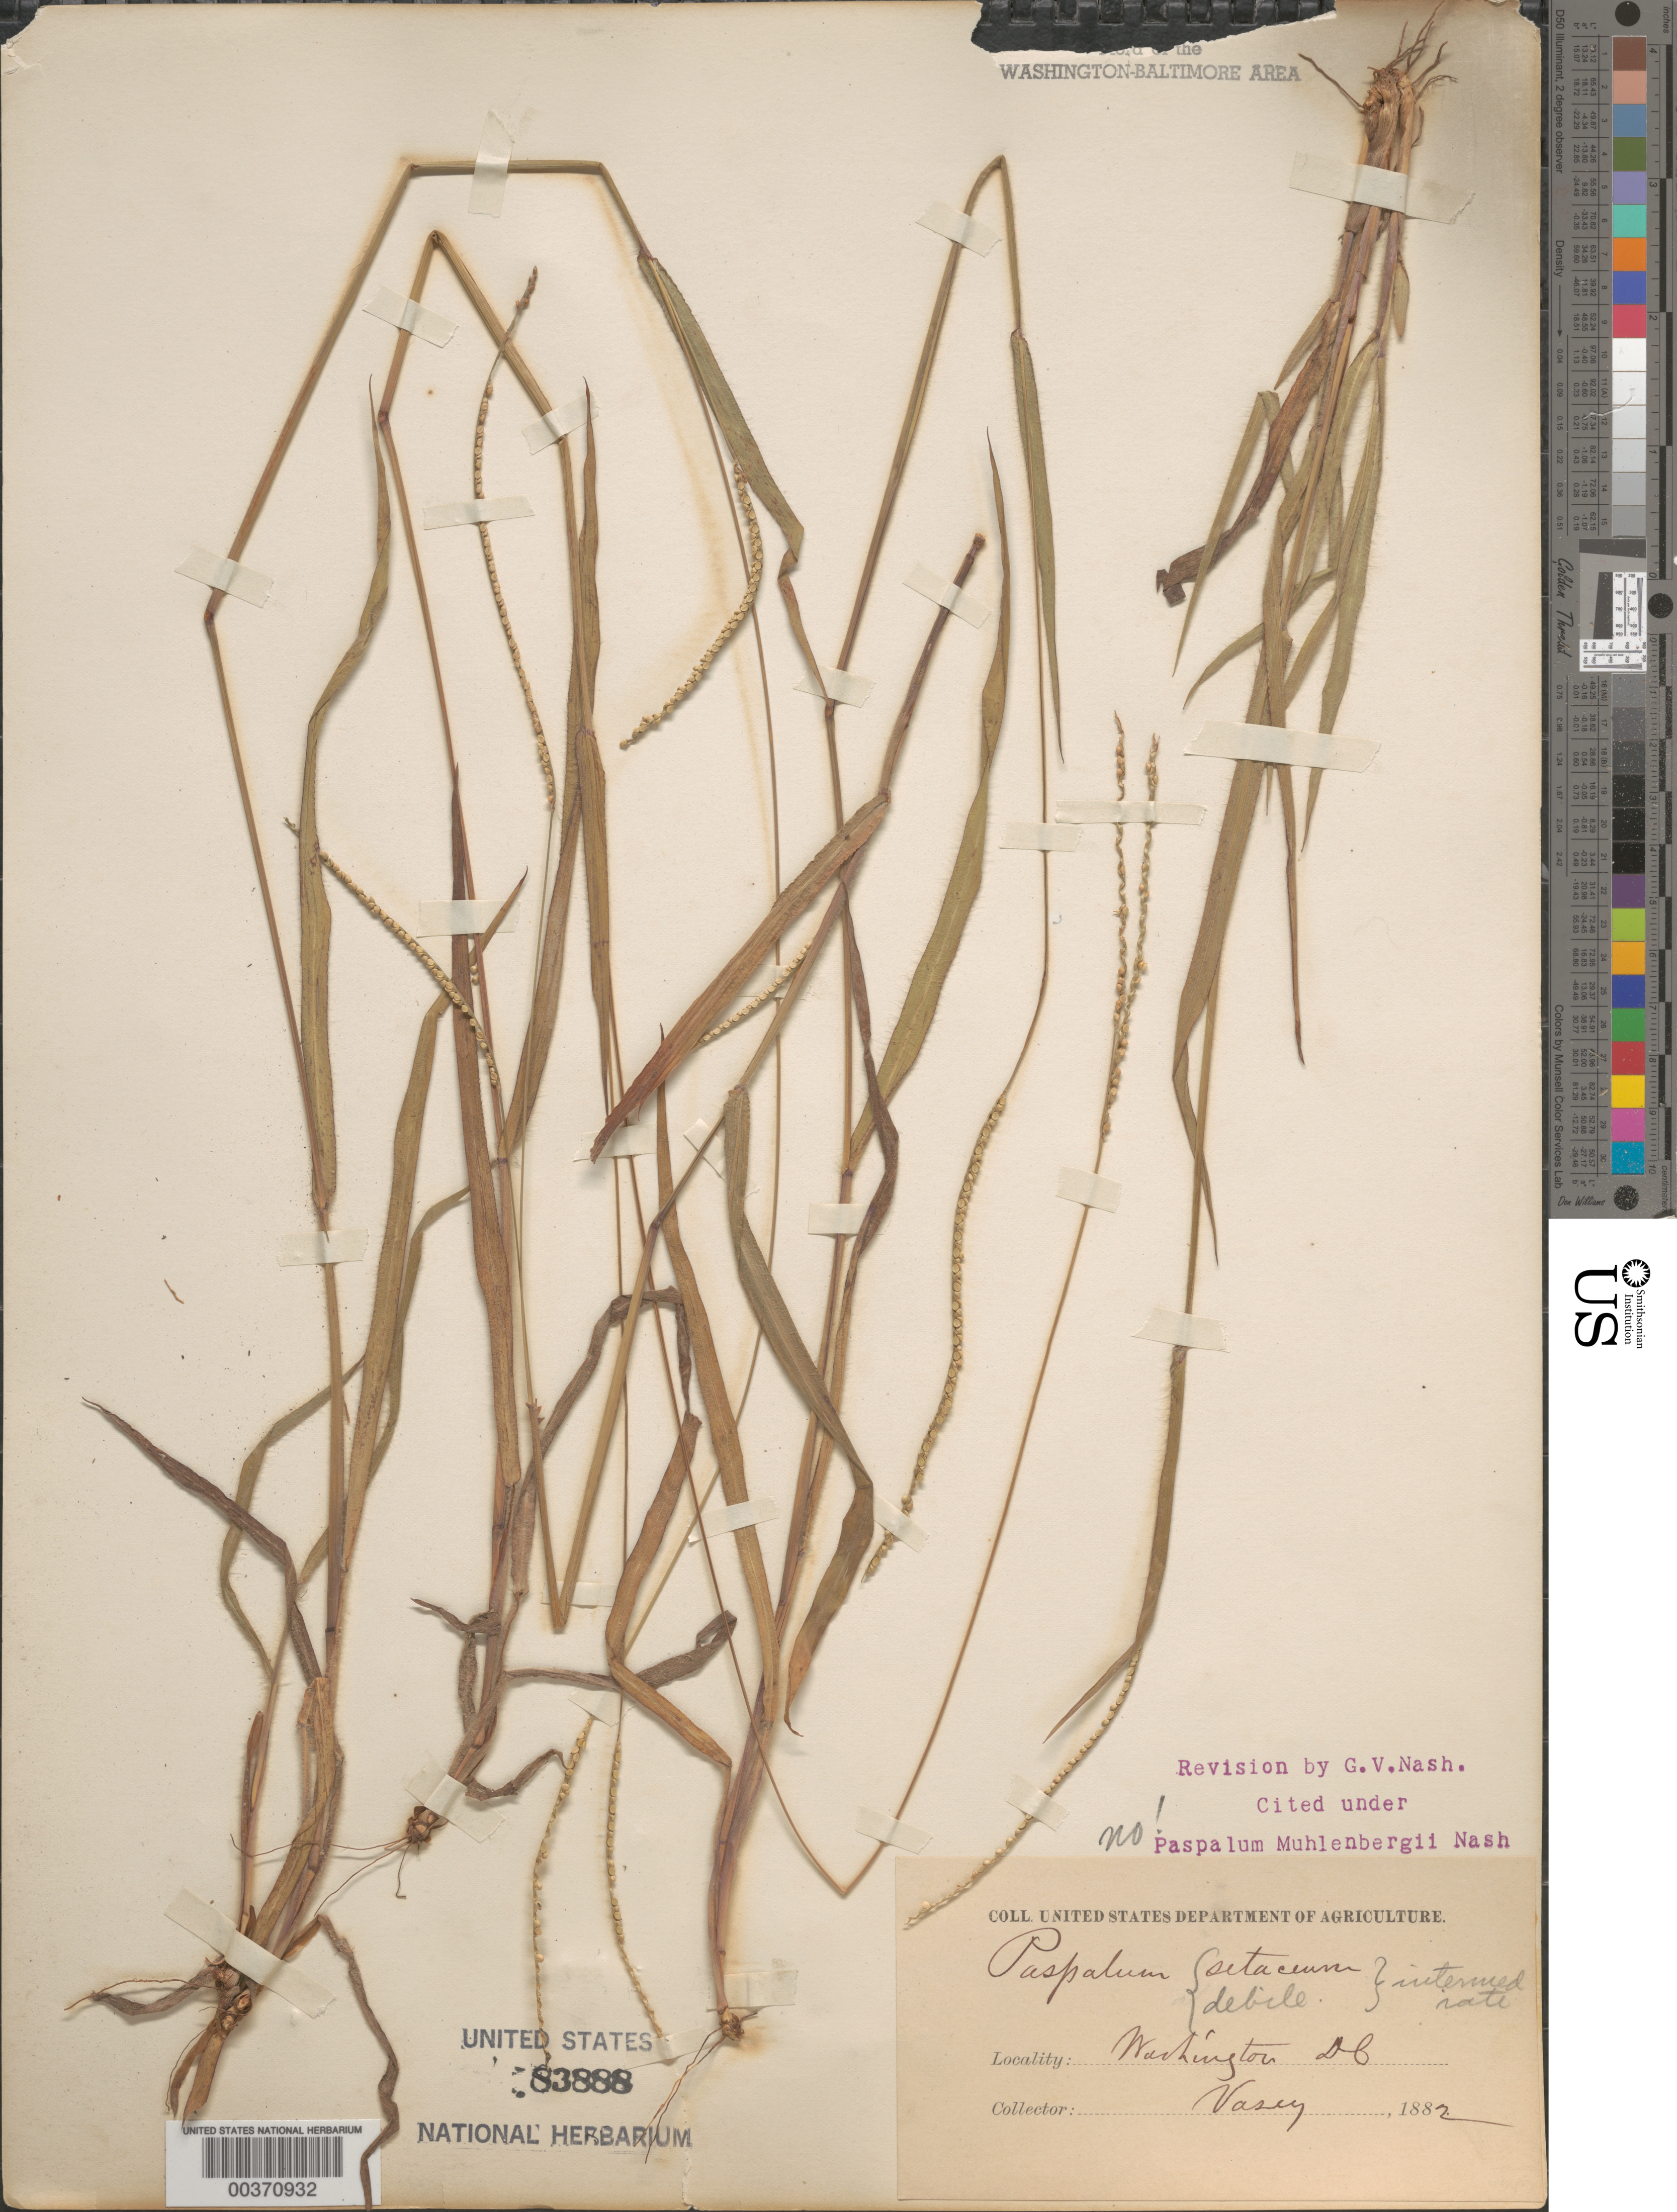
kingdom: Plantae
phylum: Tracheophyta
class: Liliopsida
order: Poales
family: Poaceae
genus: Paspalum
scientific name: Paspalum setaceum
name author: Michx.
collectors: G. Vasey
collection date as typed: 1882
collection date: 1882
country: United States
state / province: District of Columbia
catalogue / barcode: US 83888